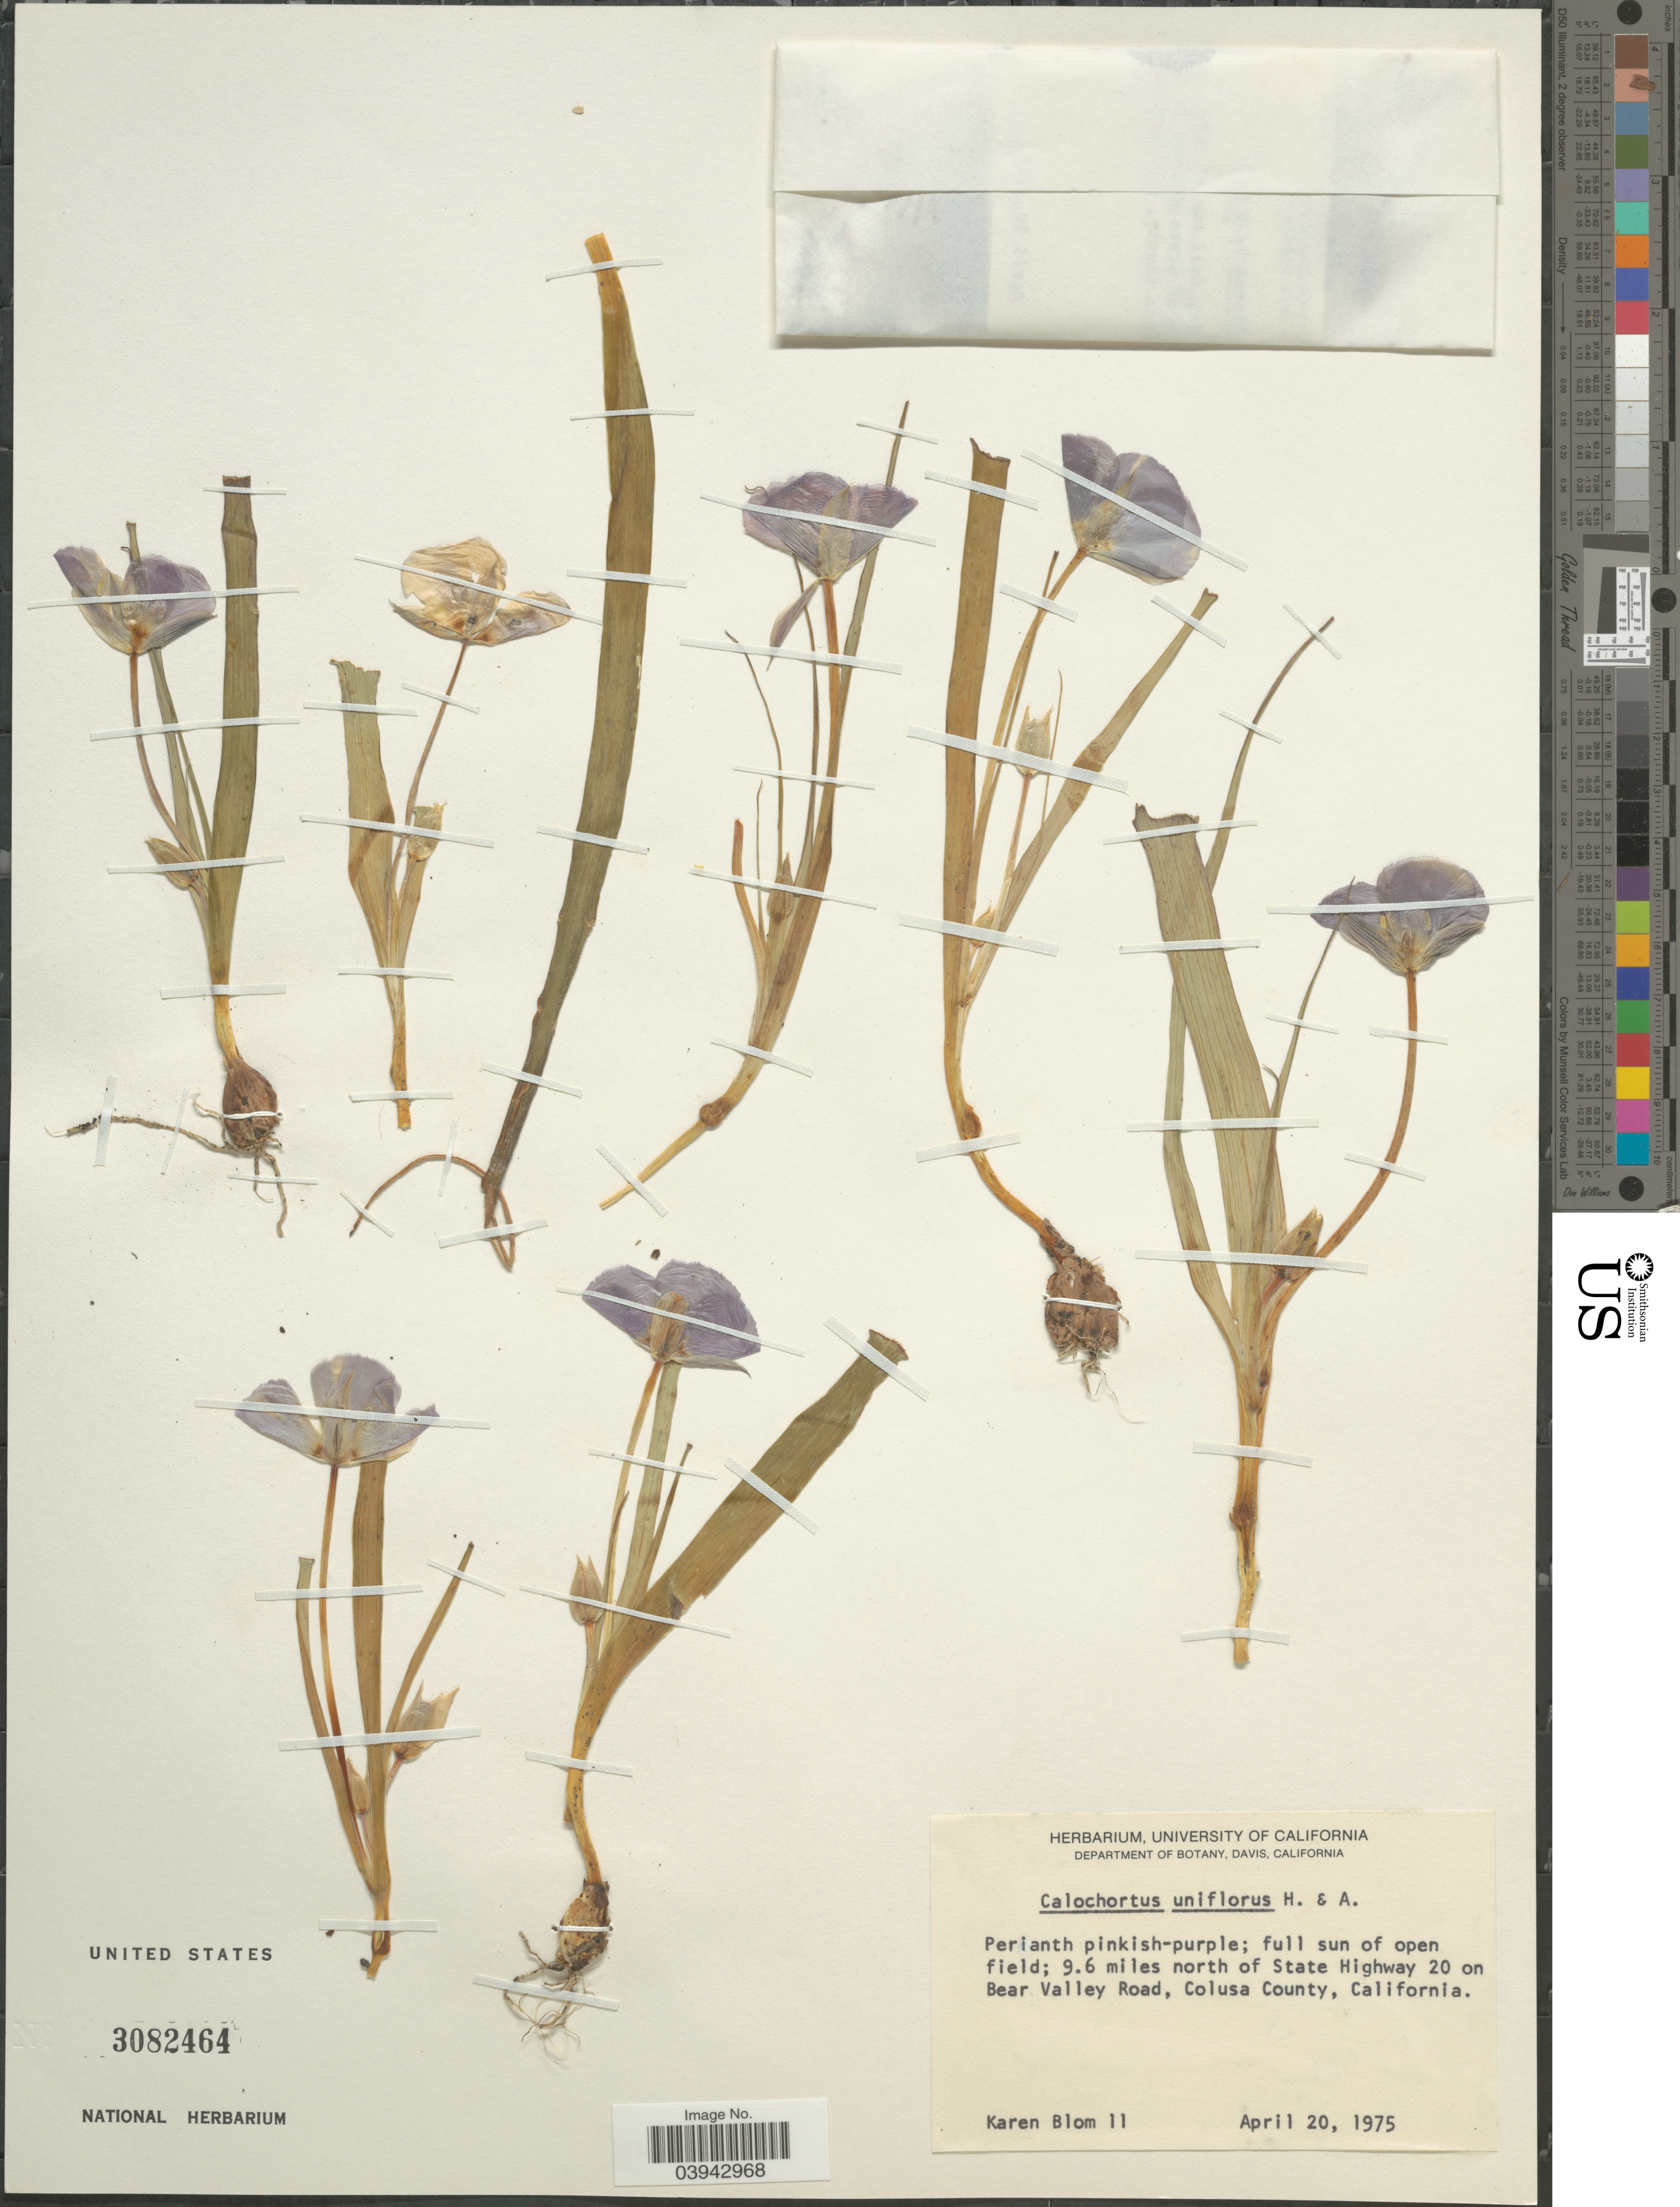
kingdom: Plantae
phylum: Tracheophyta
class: Liliopsida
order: Liliales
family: Liliaceae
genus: Calochortus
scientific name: Calochortus uniflorus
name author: Hook. & Arn.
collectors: K. Blom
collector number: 11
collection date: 1975-04-20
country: United States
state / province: California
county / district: Colusa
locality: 9.6 miles north of State Highway 20 on Bear Valley Road, Colusa County.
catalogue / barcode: US 3082464